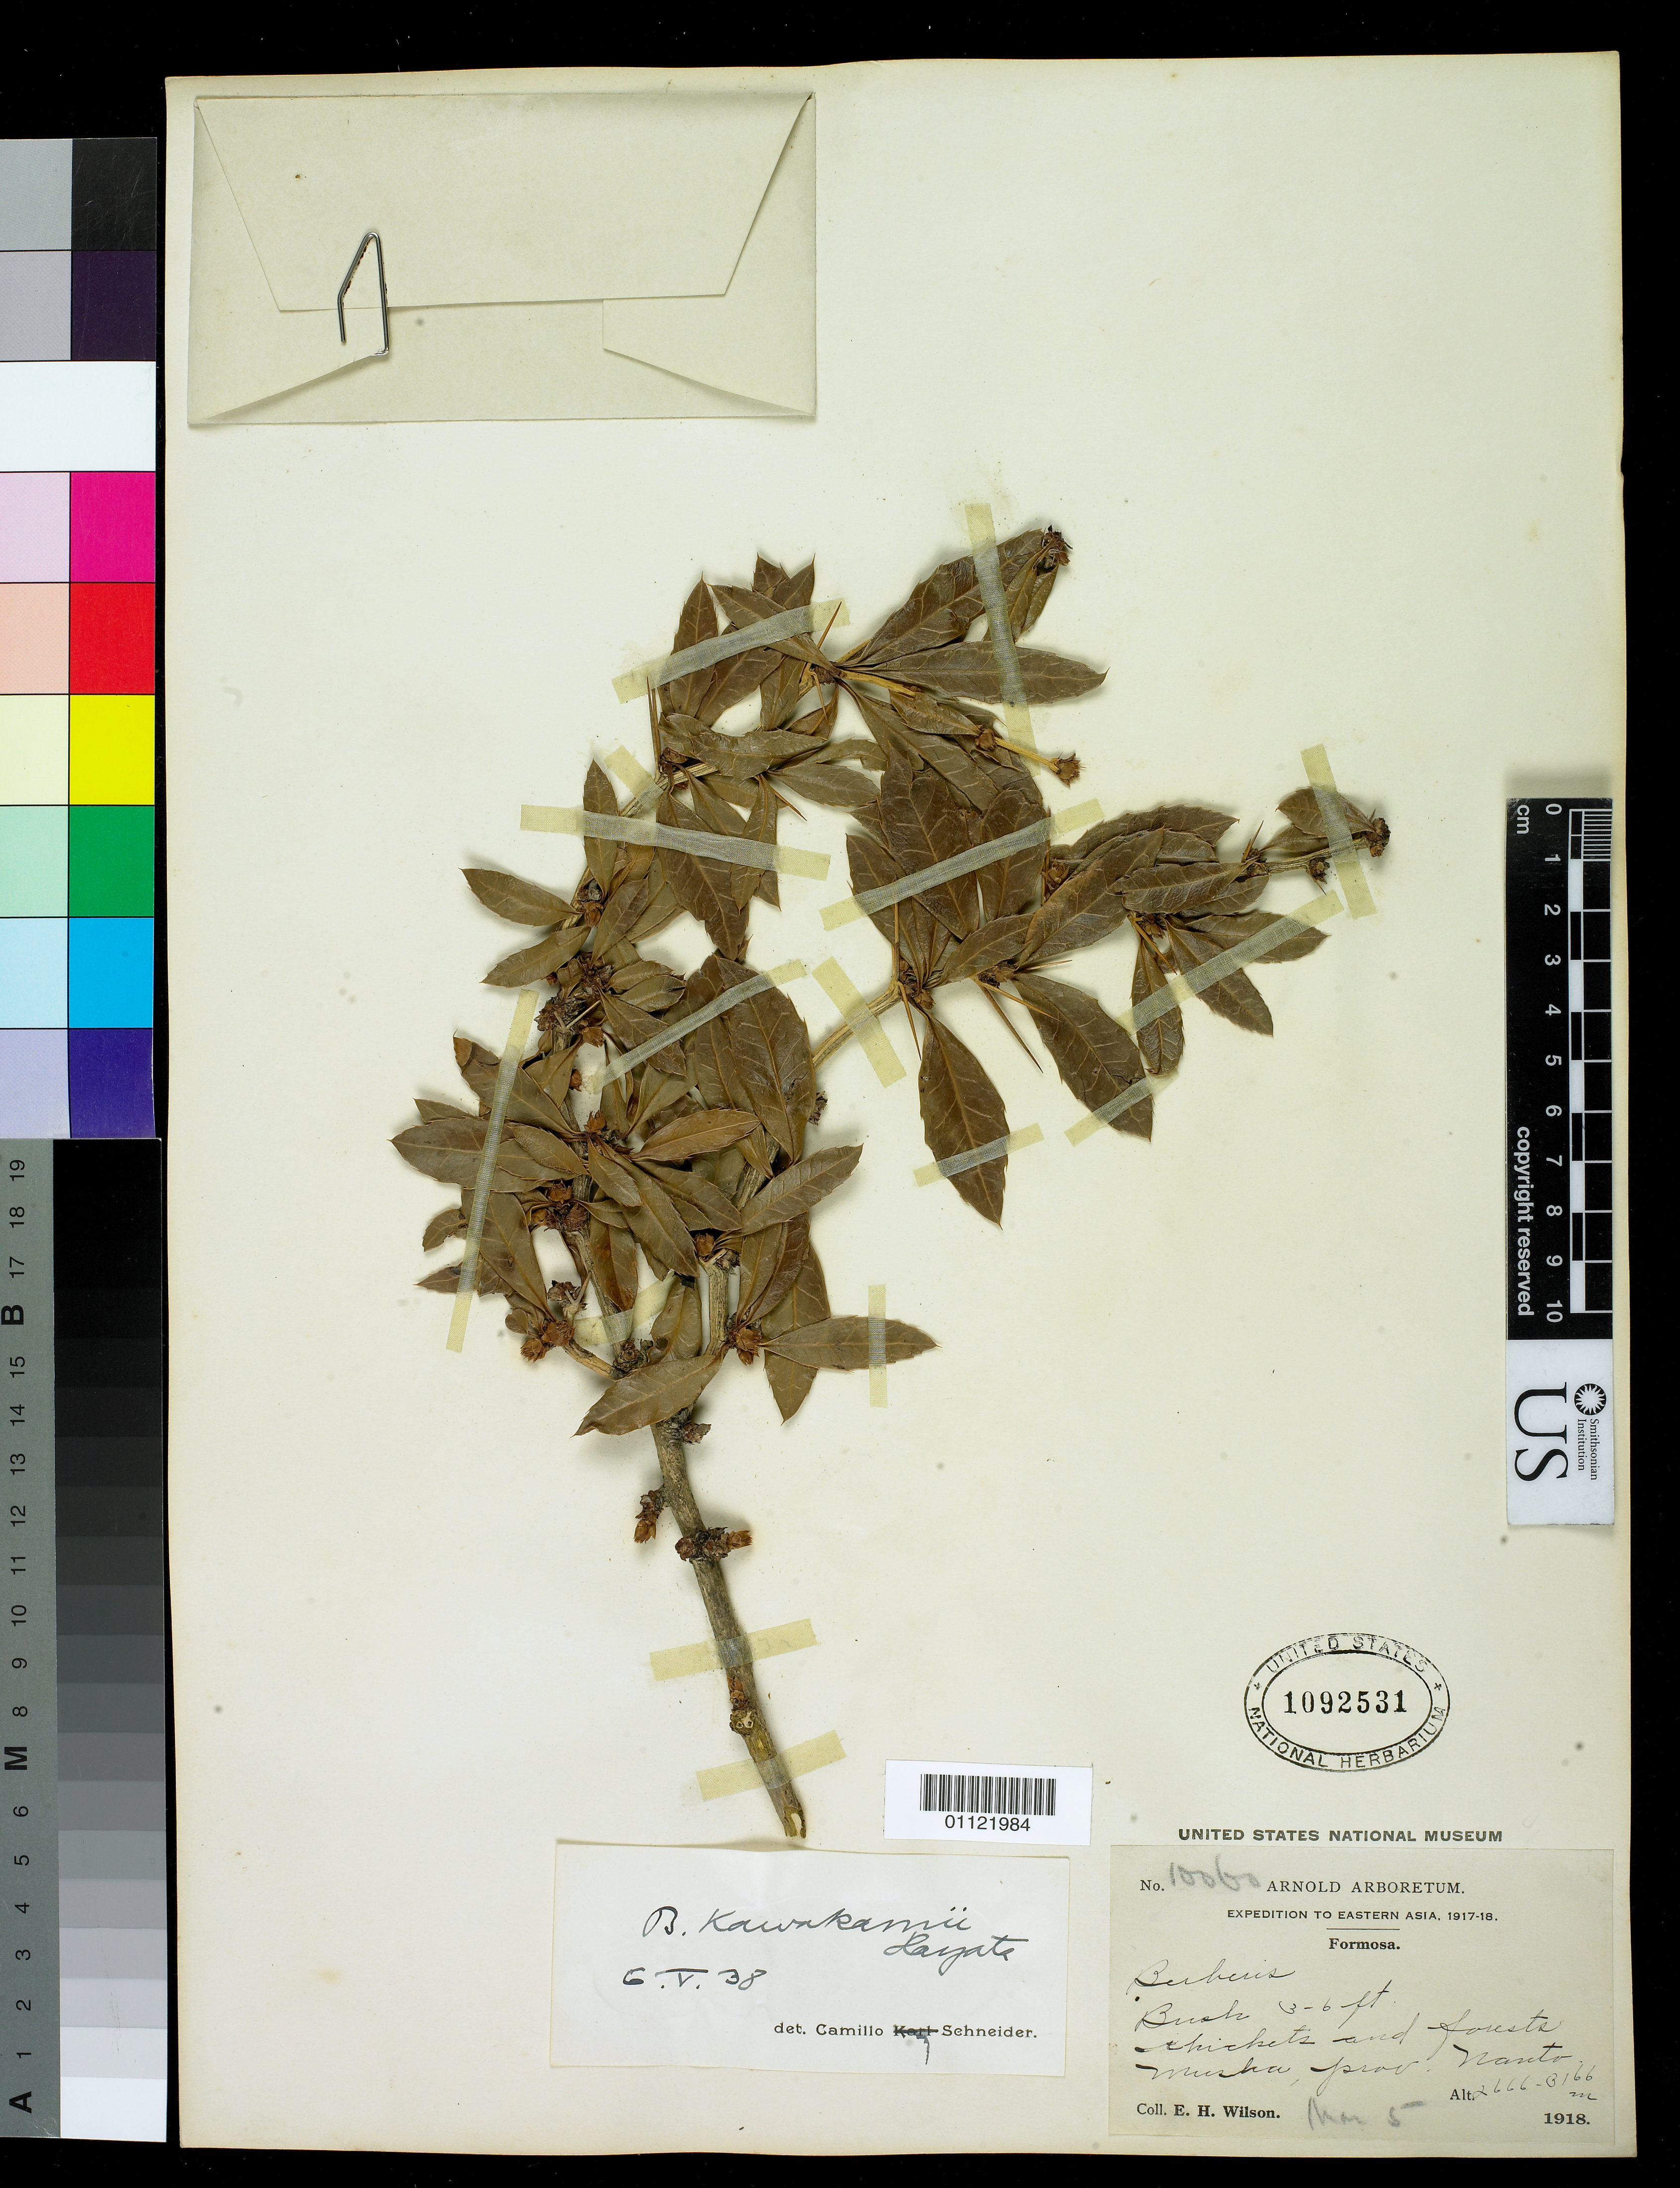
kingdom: Plantae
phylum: Tracheophyta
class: Magnoliopsida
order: Ranunculales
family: Berberidaceae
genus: Berberis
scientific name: Berberis kawakamii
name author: Hayata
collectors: E. H. Wilson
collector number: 10060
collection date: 1918-03-15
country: Taiwan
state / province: Nantou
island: Taiwan [Formosa]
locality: Muska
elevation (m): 691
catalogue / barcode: US 1092531